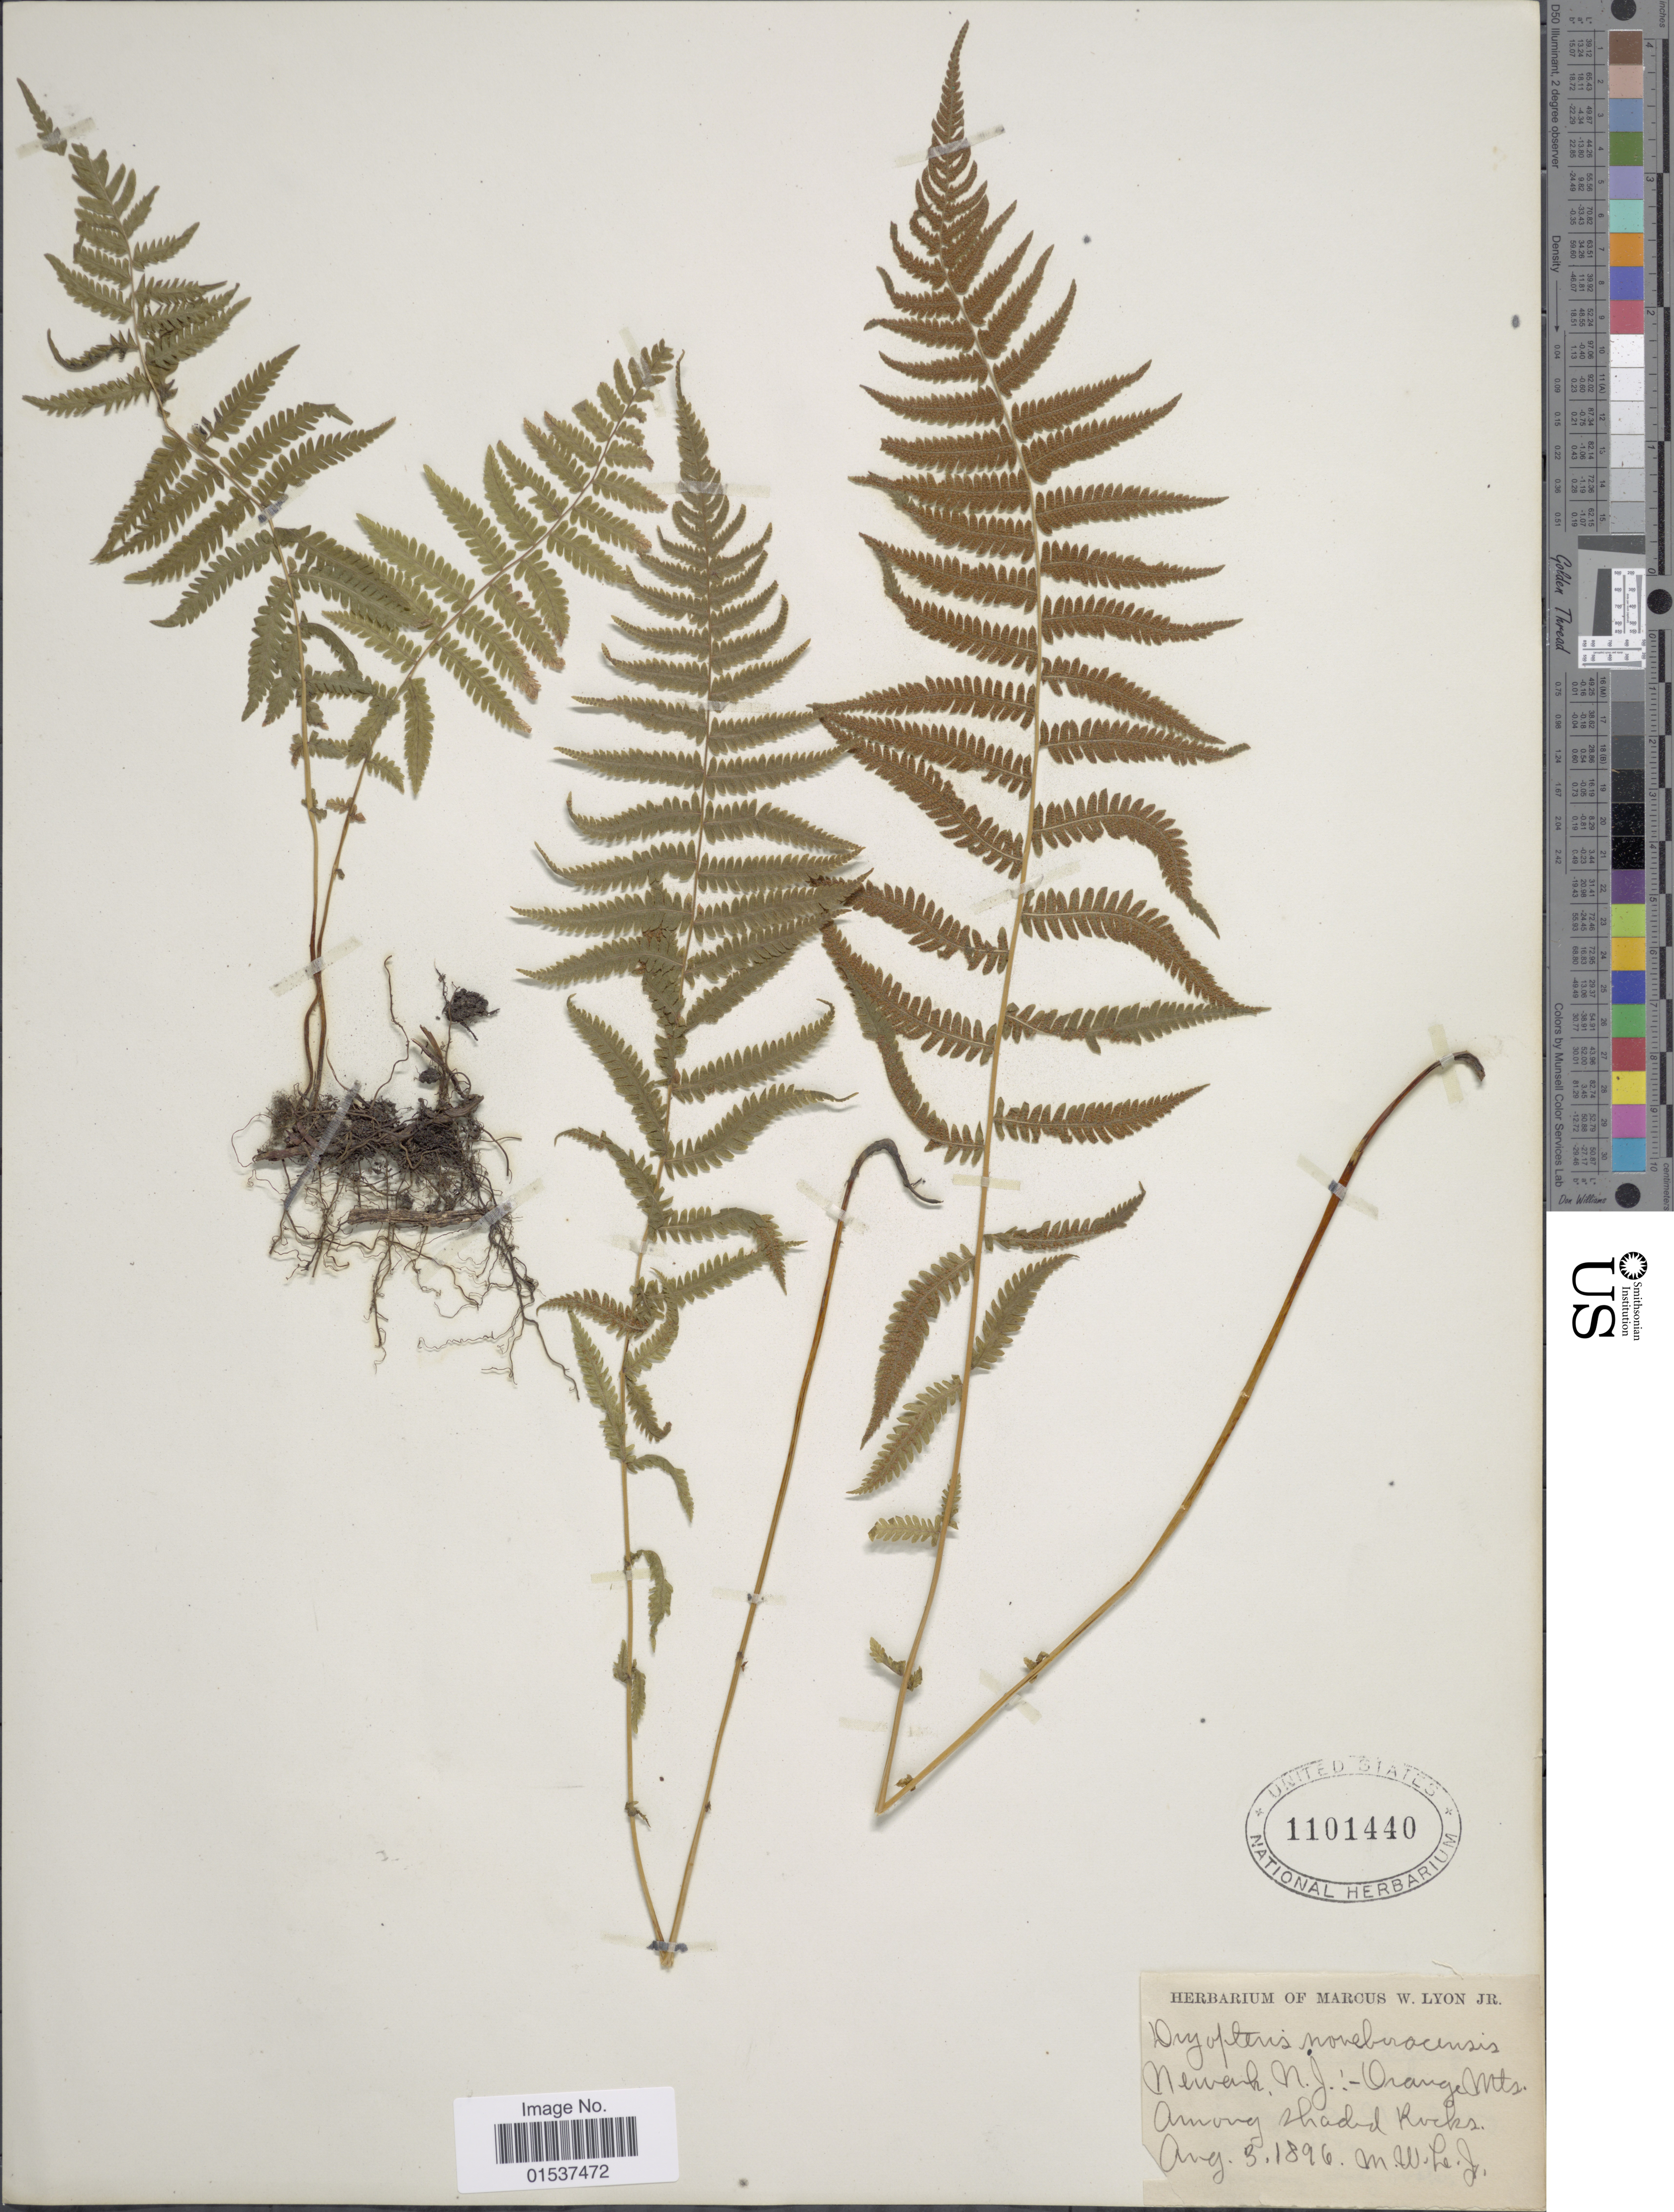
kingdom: Plantae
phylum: Tracheophyta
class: Polypodiopsida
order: Polypodiales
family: Thelypteridaceae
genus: Parathelypteris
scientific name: Parathelypteris noveboracensis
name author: (L.) Ching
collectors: M. W. Lyon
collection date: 1896-08-03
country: United States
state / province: New Jersey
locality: Newark, N, J, -Orange Mts.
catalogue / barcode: US 1101440